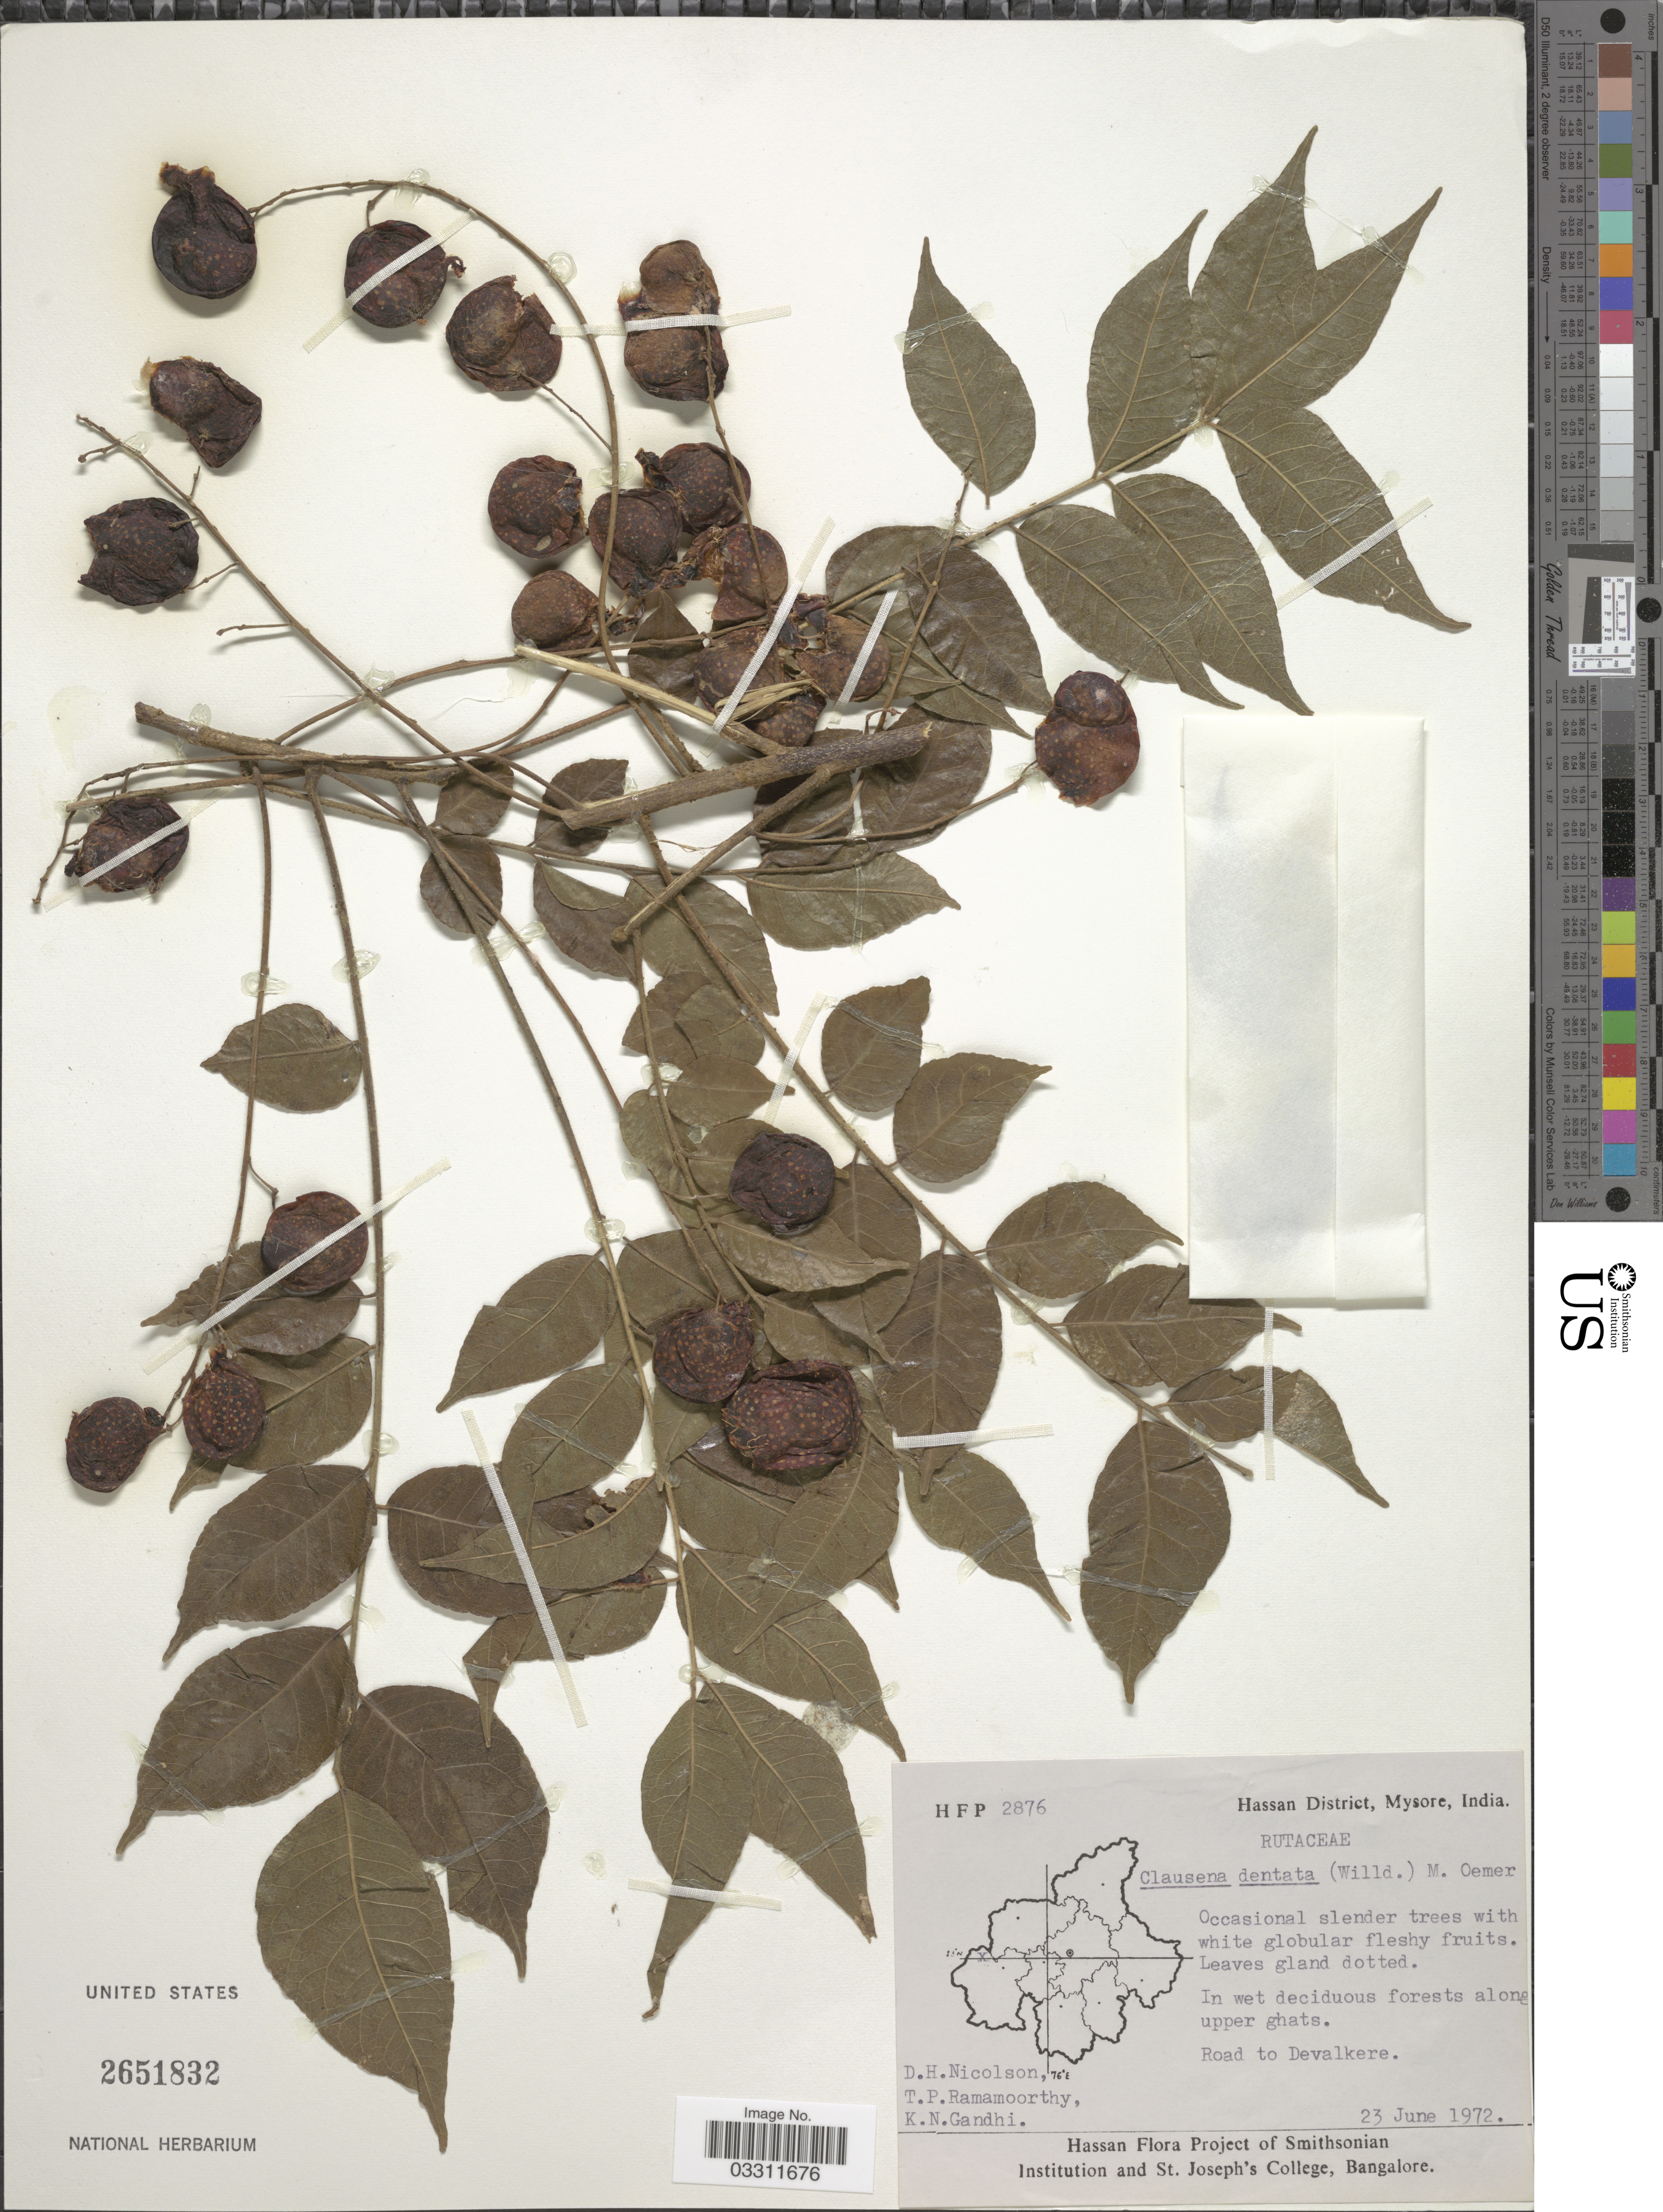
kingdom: Plantae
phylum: Tracheophyta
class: Magnoliopsida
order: Sapindales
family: Rutaceae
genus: Clausena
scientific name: Clausena anisata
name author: (Willd.) Benth.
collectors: D. H. Nicolson, T. P. Ramamoorthy & K. N. Gandhi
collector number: HFP2876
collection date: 1972-06-23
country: India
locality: Hassan District, Mysore. Road to Devalkere.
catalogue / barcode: US 2651832